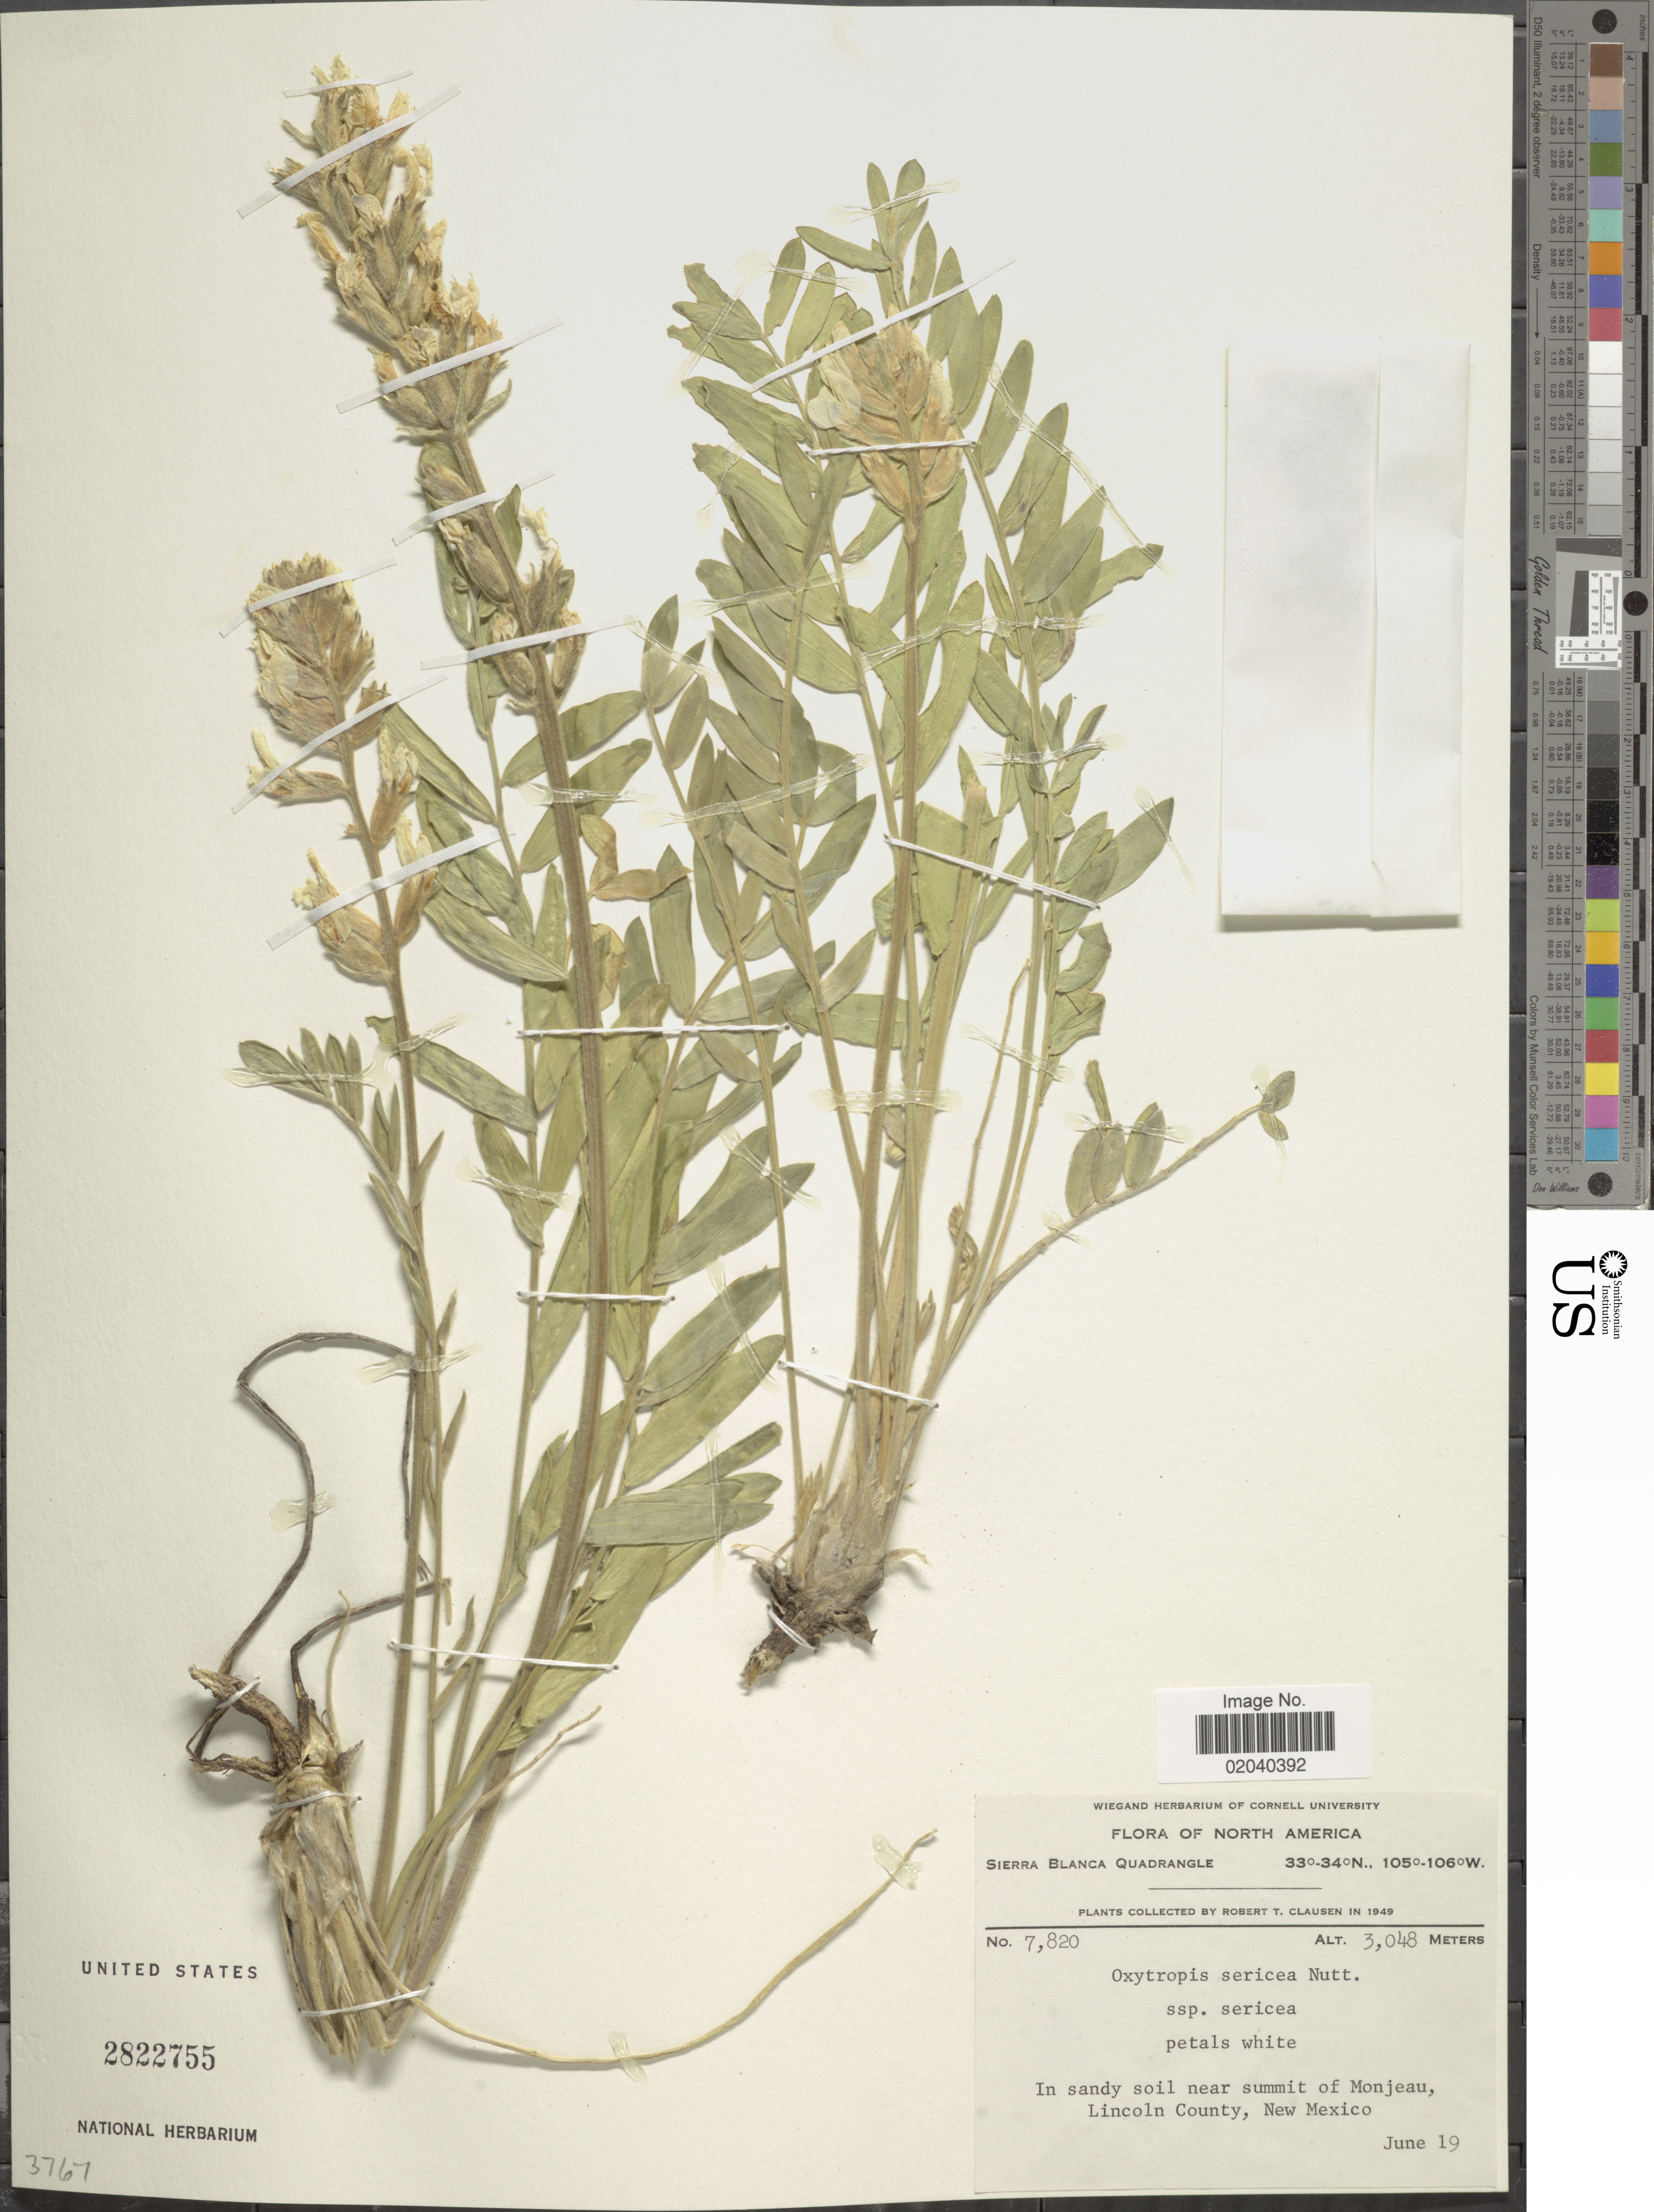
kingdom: Plantae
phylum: Tracheophyta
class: Magnoliopsida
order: Fabales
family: Fabaceae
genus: Oxytropis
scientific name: Oxytropis sericea var. sericea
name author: Nutt.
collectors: R. T. Clausen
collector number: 7820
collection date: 1949-06-19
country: United States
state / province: New Mexico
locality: Sierra Blanca Quadrangle. In sandy soil near summit of Monjeau, Lincoln County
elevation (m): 3048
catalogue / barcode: US 2822755